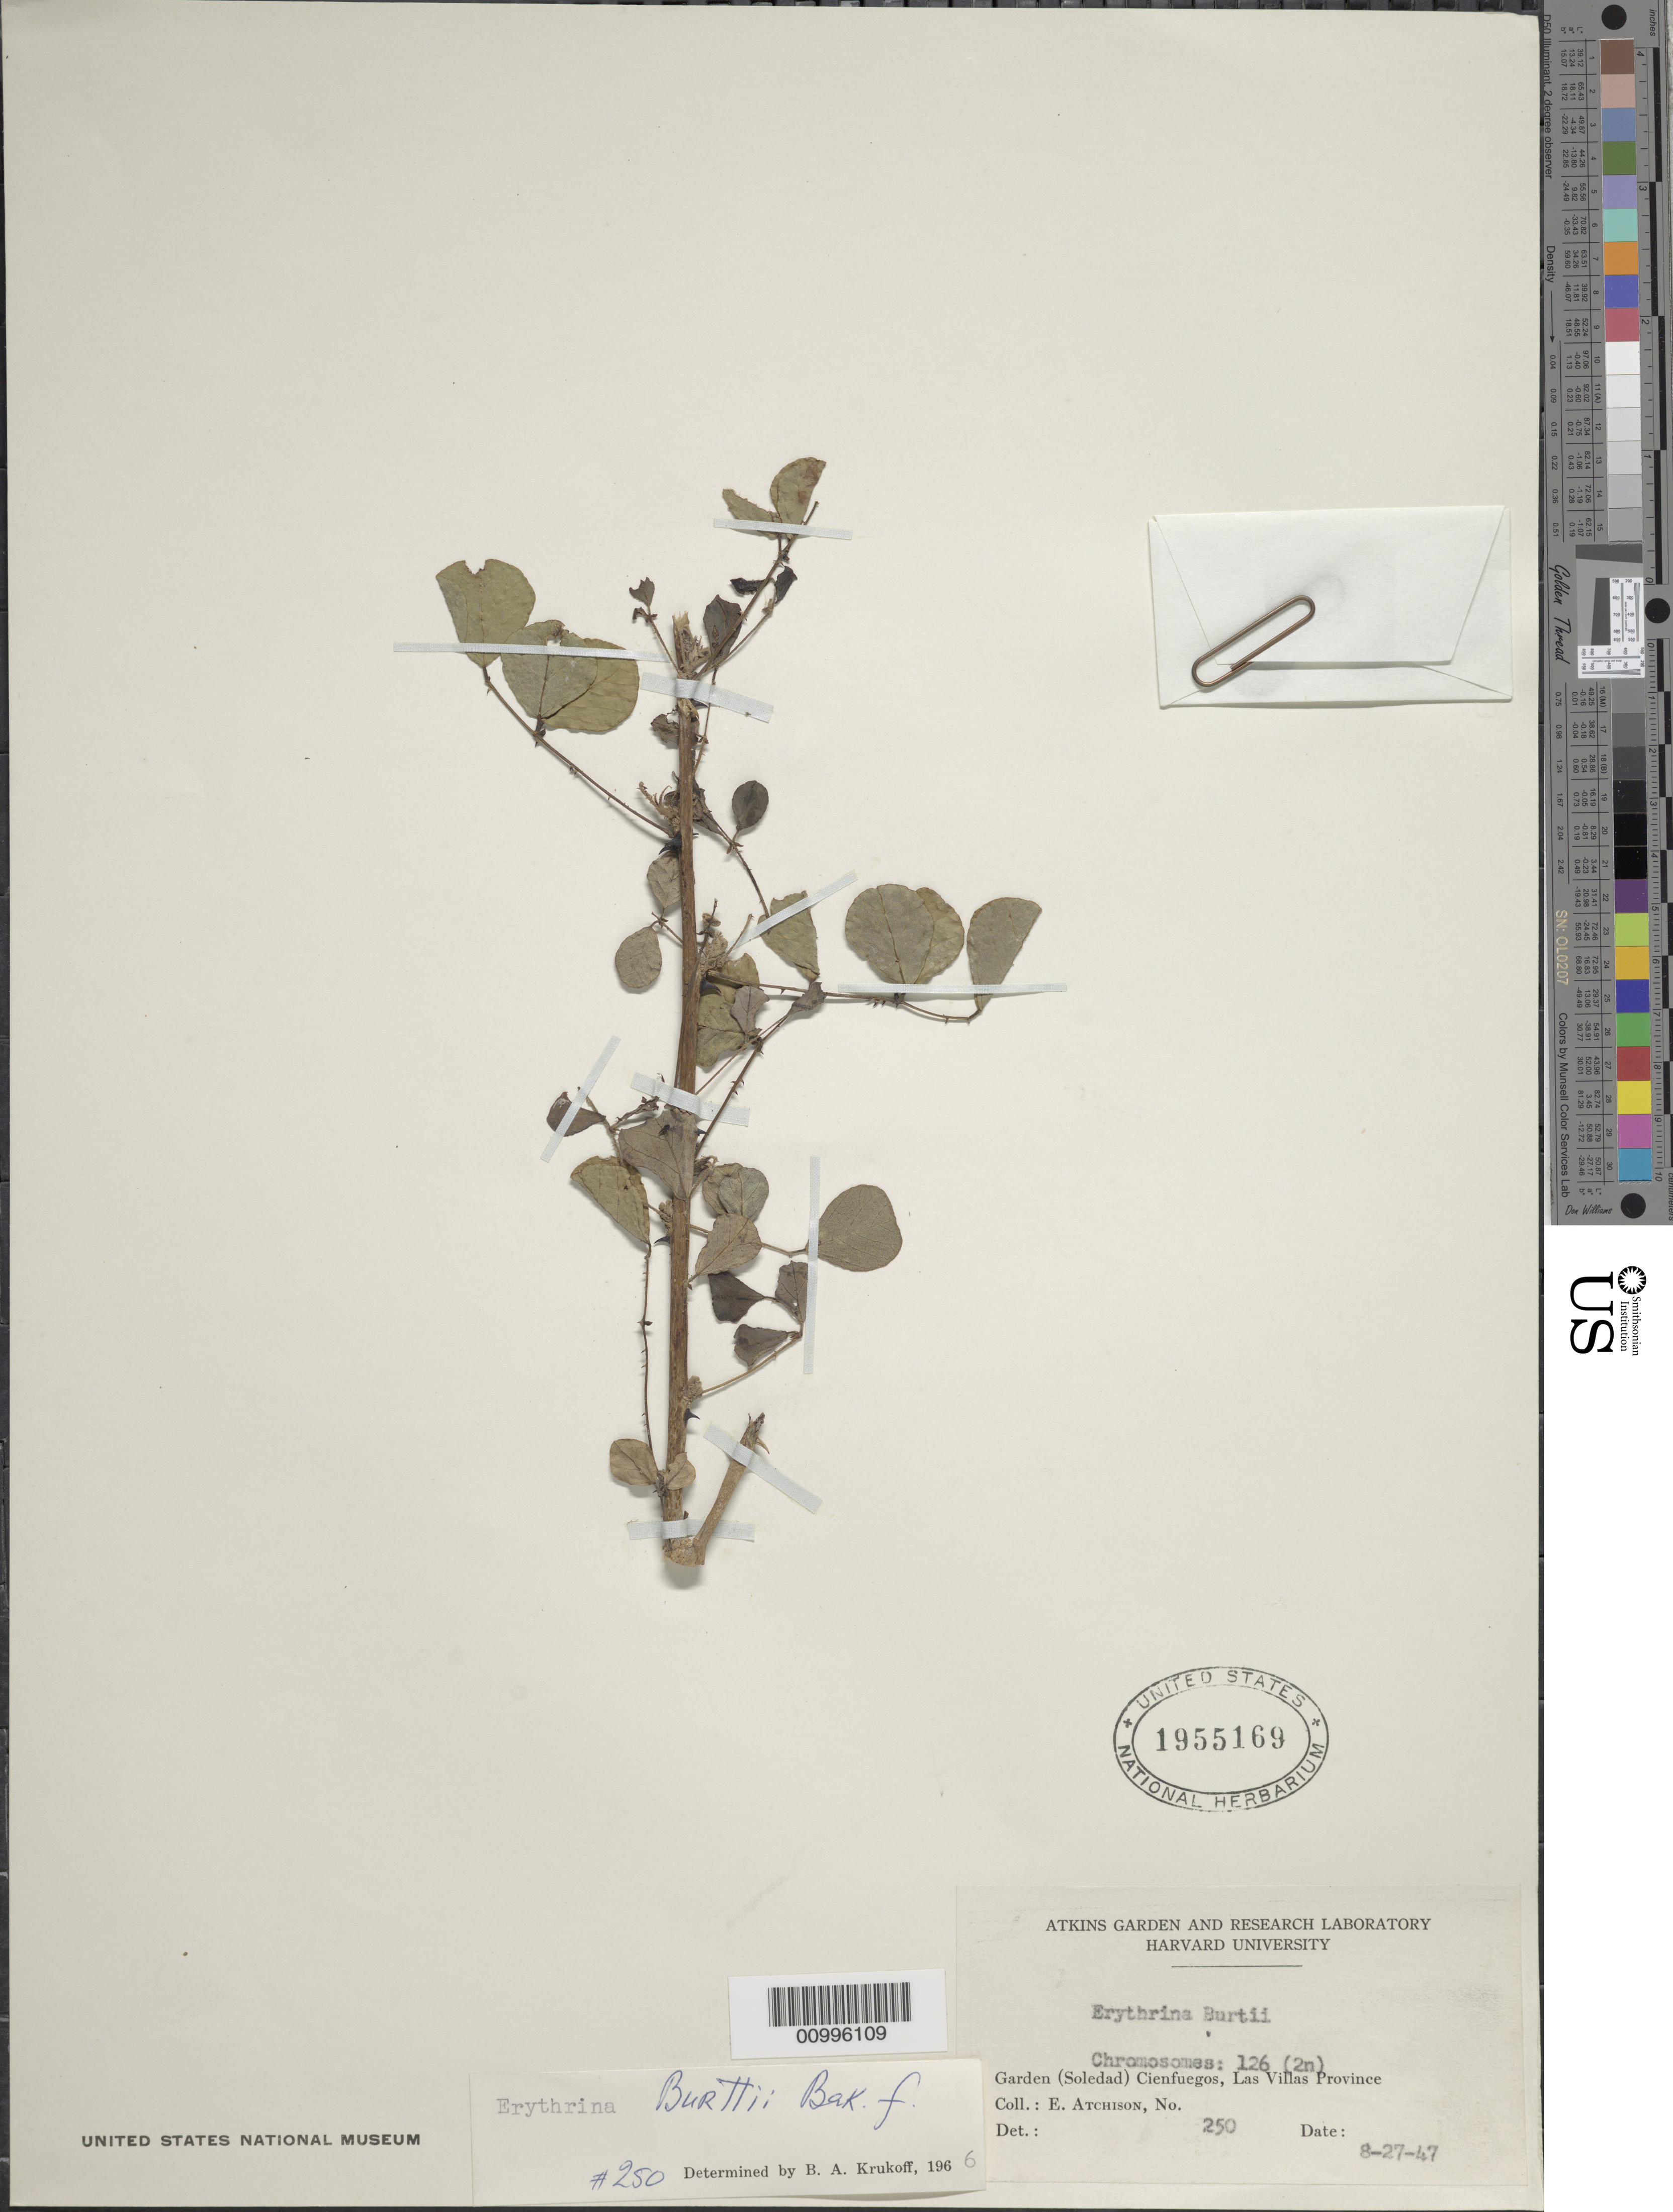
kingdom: Plantae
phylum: Tracheophyta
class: Magnoliopsida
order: Fabales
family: Fabaceae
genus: Erythrina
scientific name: Erythrina burttii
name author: Baker f.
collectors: E. Atchison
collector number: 250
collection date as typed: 27 Aug 1947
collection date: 1947-08-27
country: Cuba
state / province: Cienfuegos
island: Cuba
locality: Garden (Soledad) Cienfuegos, Las Villas Province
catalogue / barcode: US 1955169